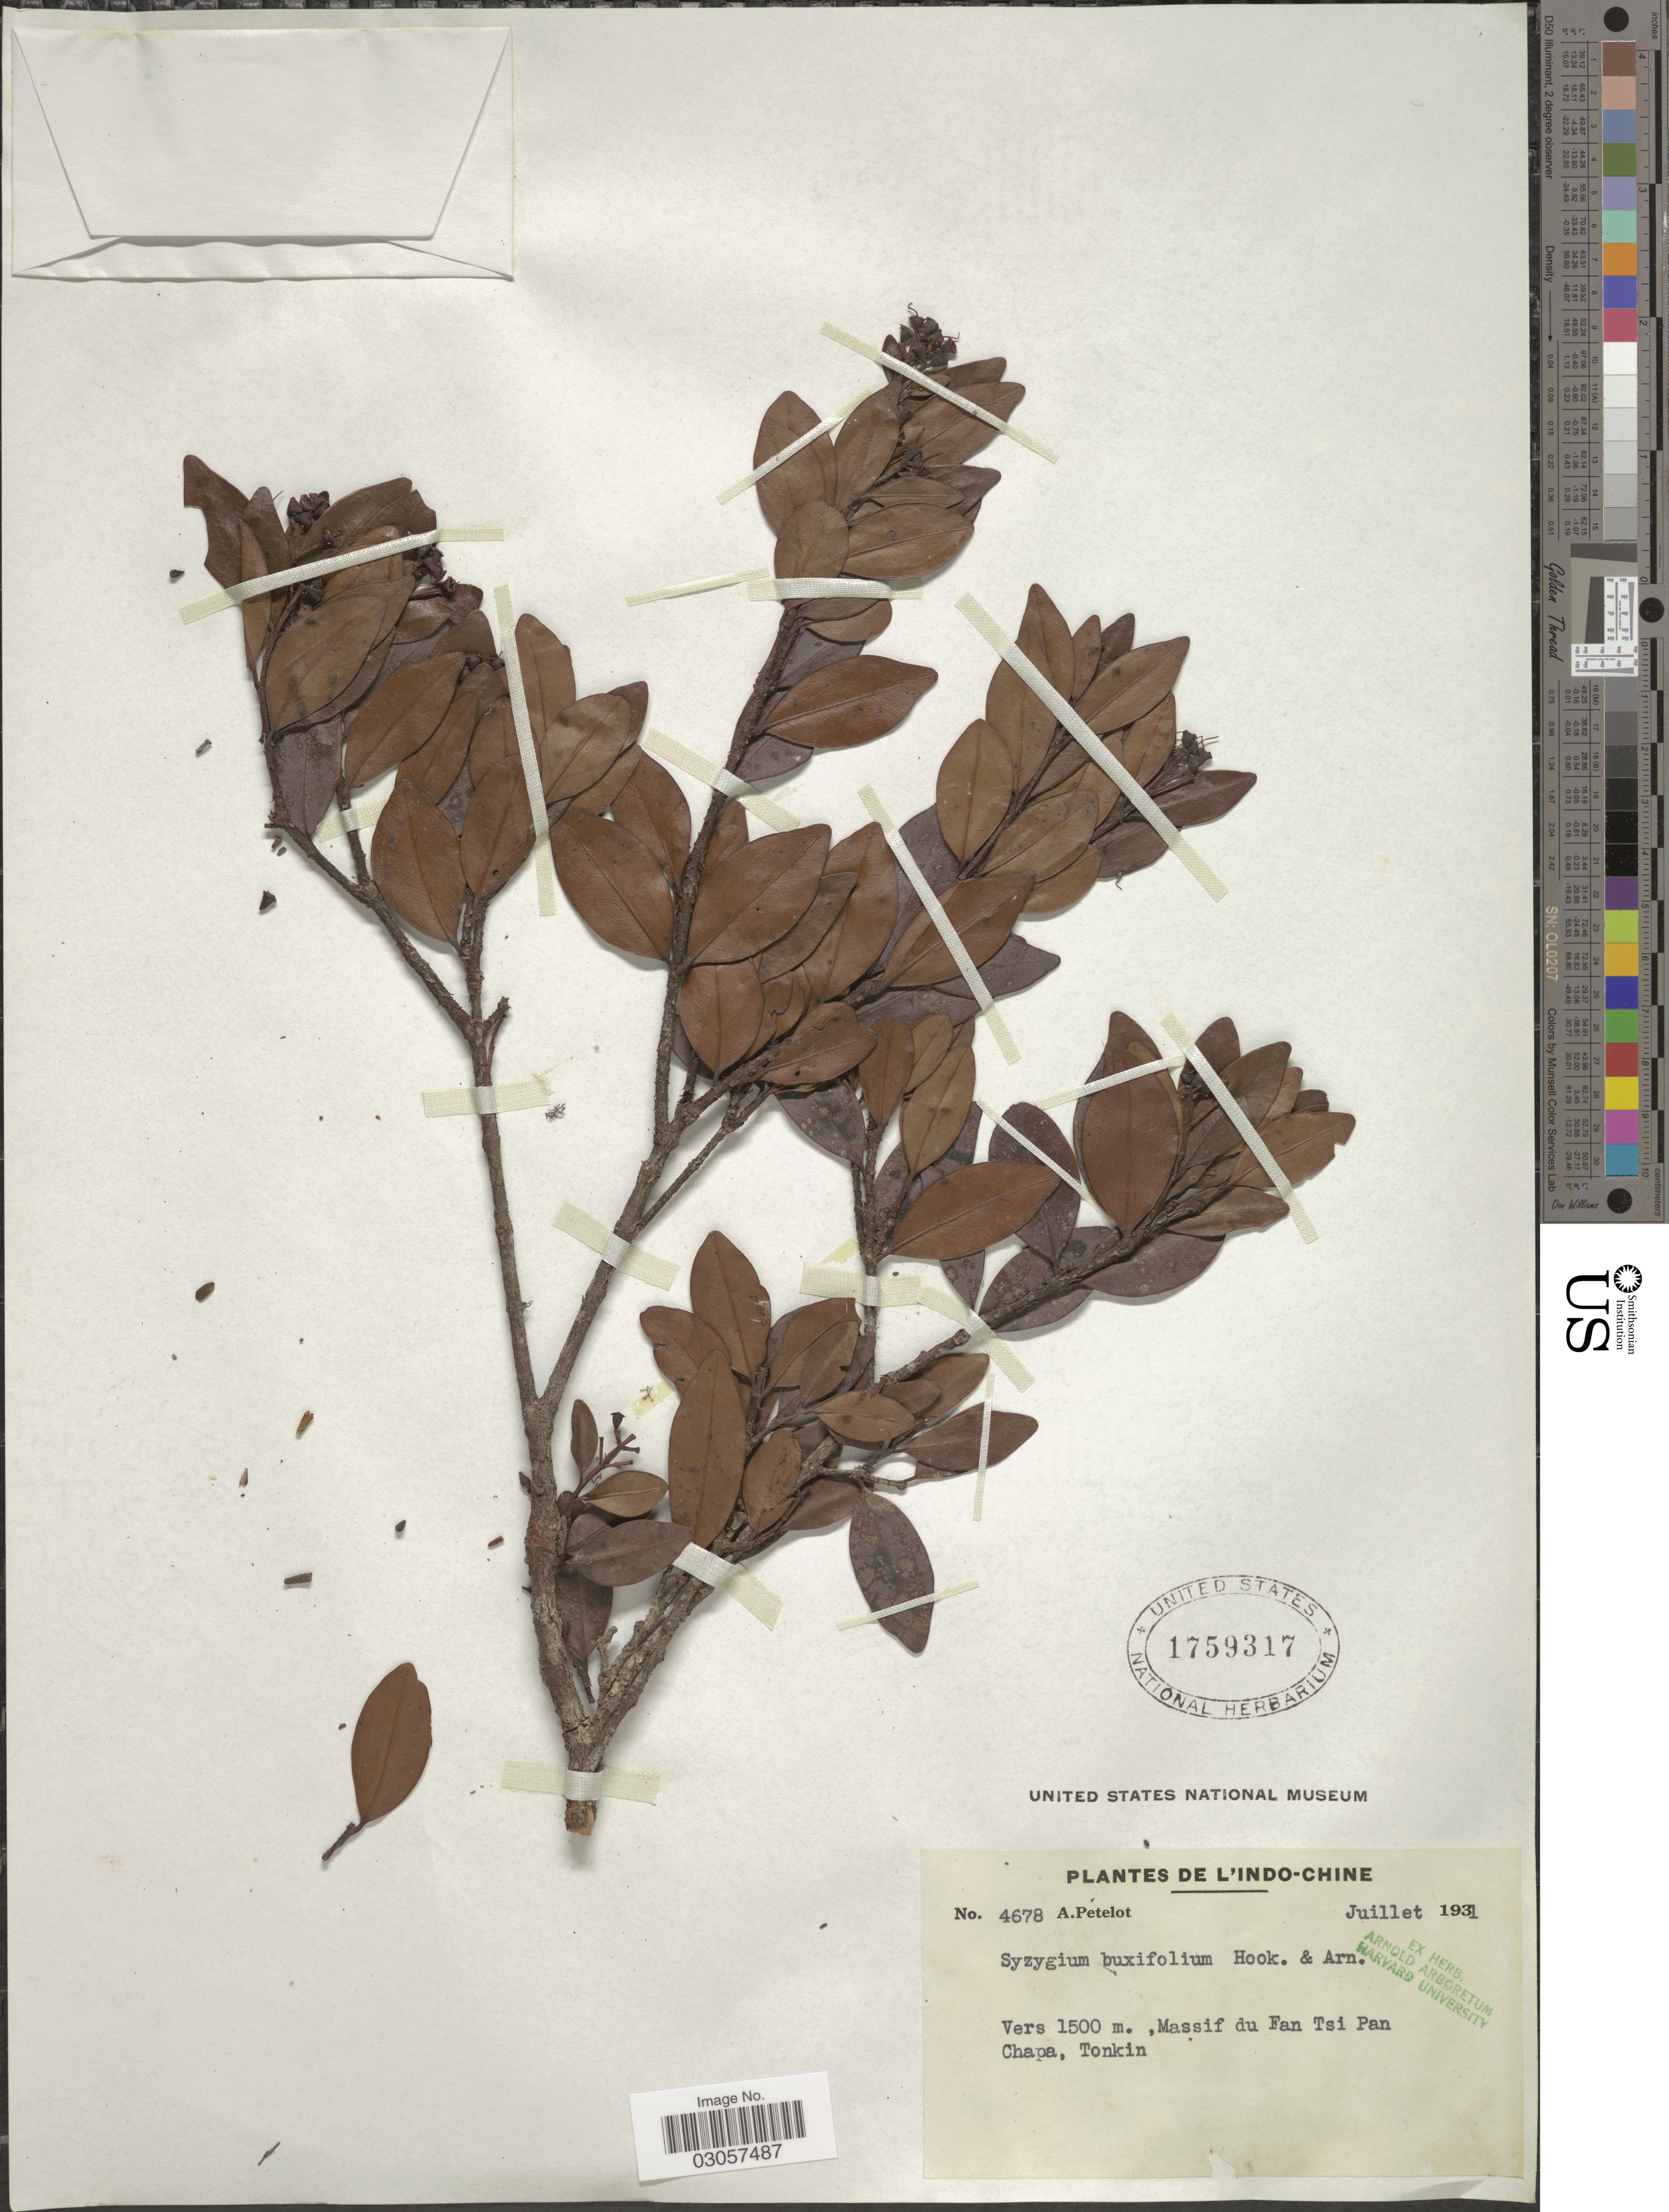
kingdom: Plantae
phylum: Tracheophyta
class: Magnoliopsida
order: Myrtales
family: Myrtaceae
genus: Syzygium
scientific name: Syzygium buxifolium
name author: Hook. & Arn.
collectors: A. Petelot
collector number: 4678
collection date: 1931-07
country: Vietnam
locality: De L'Indo-Chine, Massif du Fan Tsi Pan Chapa, Tonkin.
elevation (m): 1500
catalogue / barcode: US 1759317